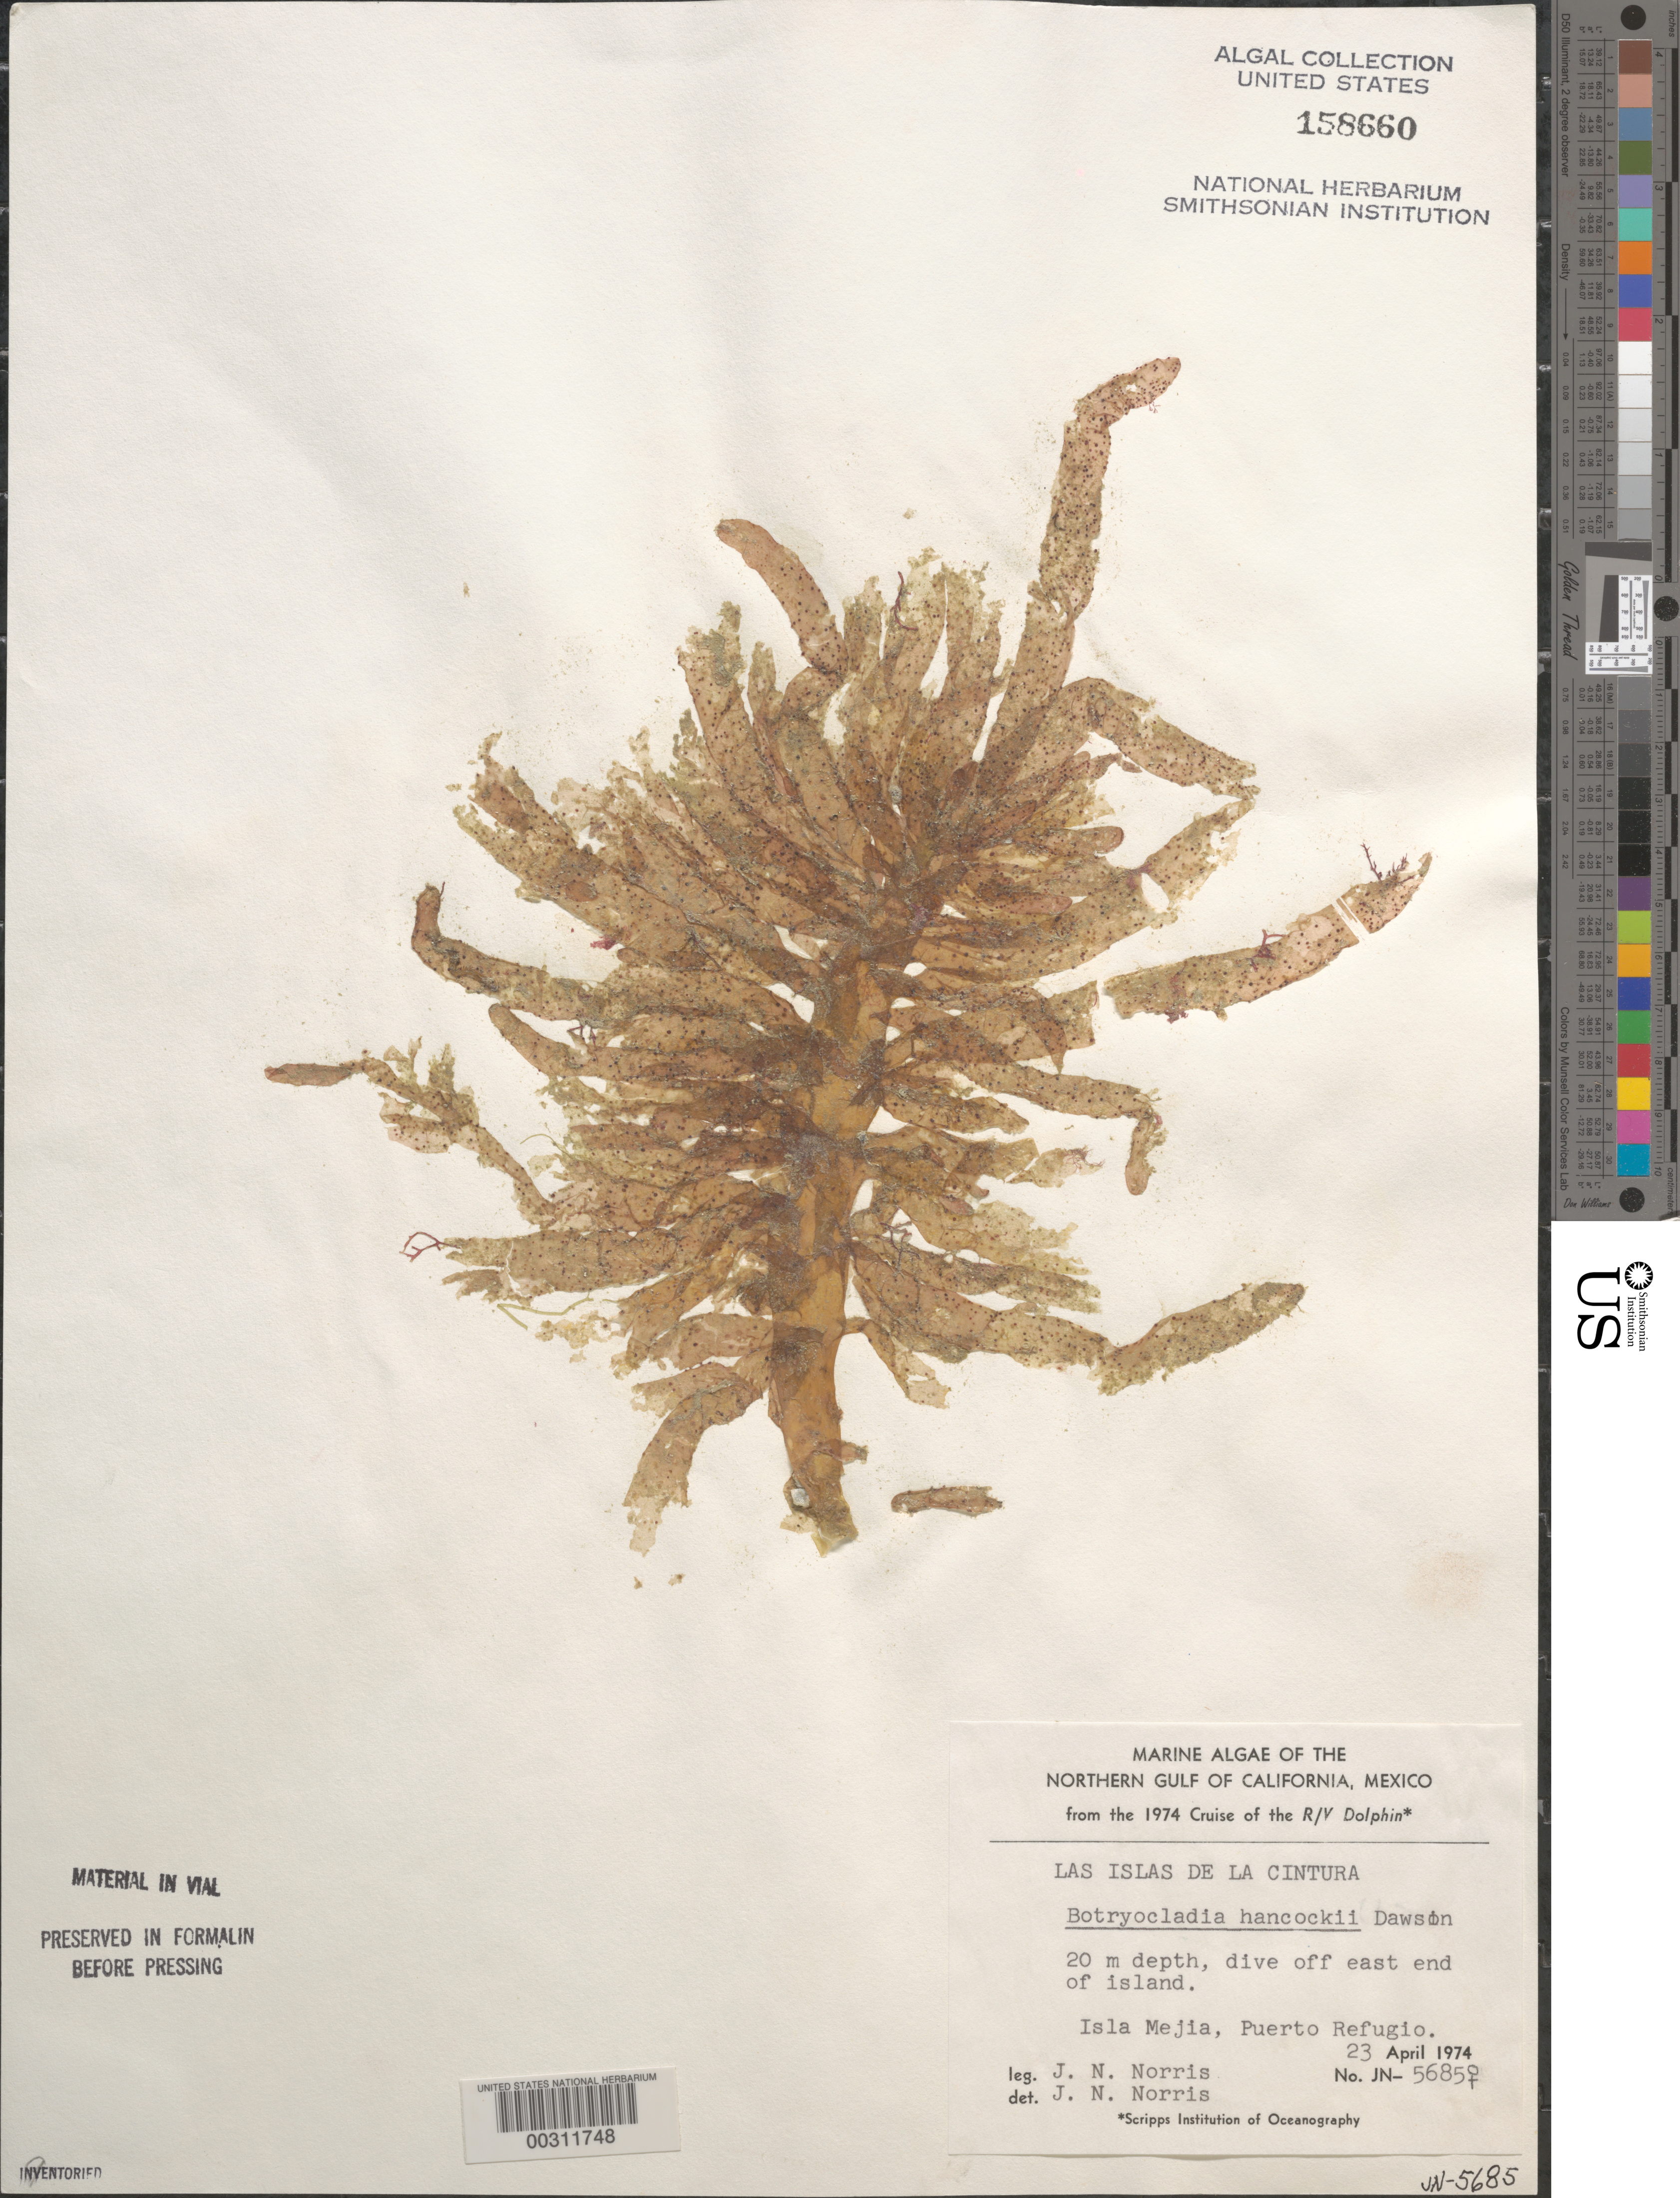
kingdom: Plantae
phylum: Rhodophyta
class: Florideophyceae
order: Rhodymeniales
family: Rhodymeniaceae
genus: Irvinea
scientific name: Irvinea hancockii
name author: (E.Y. Dawson) R.J. Wilkes et al.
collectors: J. N. Norris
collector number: JN-5685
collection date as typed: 23 Apr 1974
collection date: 1974-04-23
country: Mexico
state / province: Baja California Norte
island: Isla Mejia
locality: Puerto Refugio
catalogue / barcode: US 158660